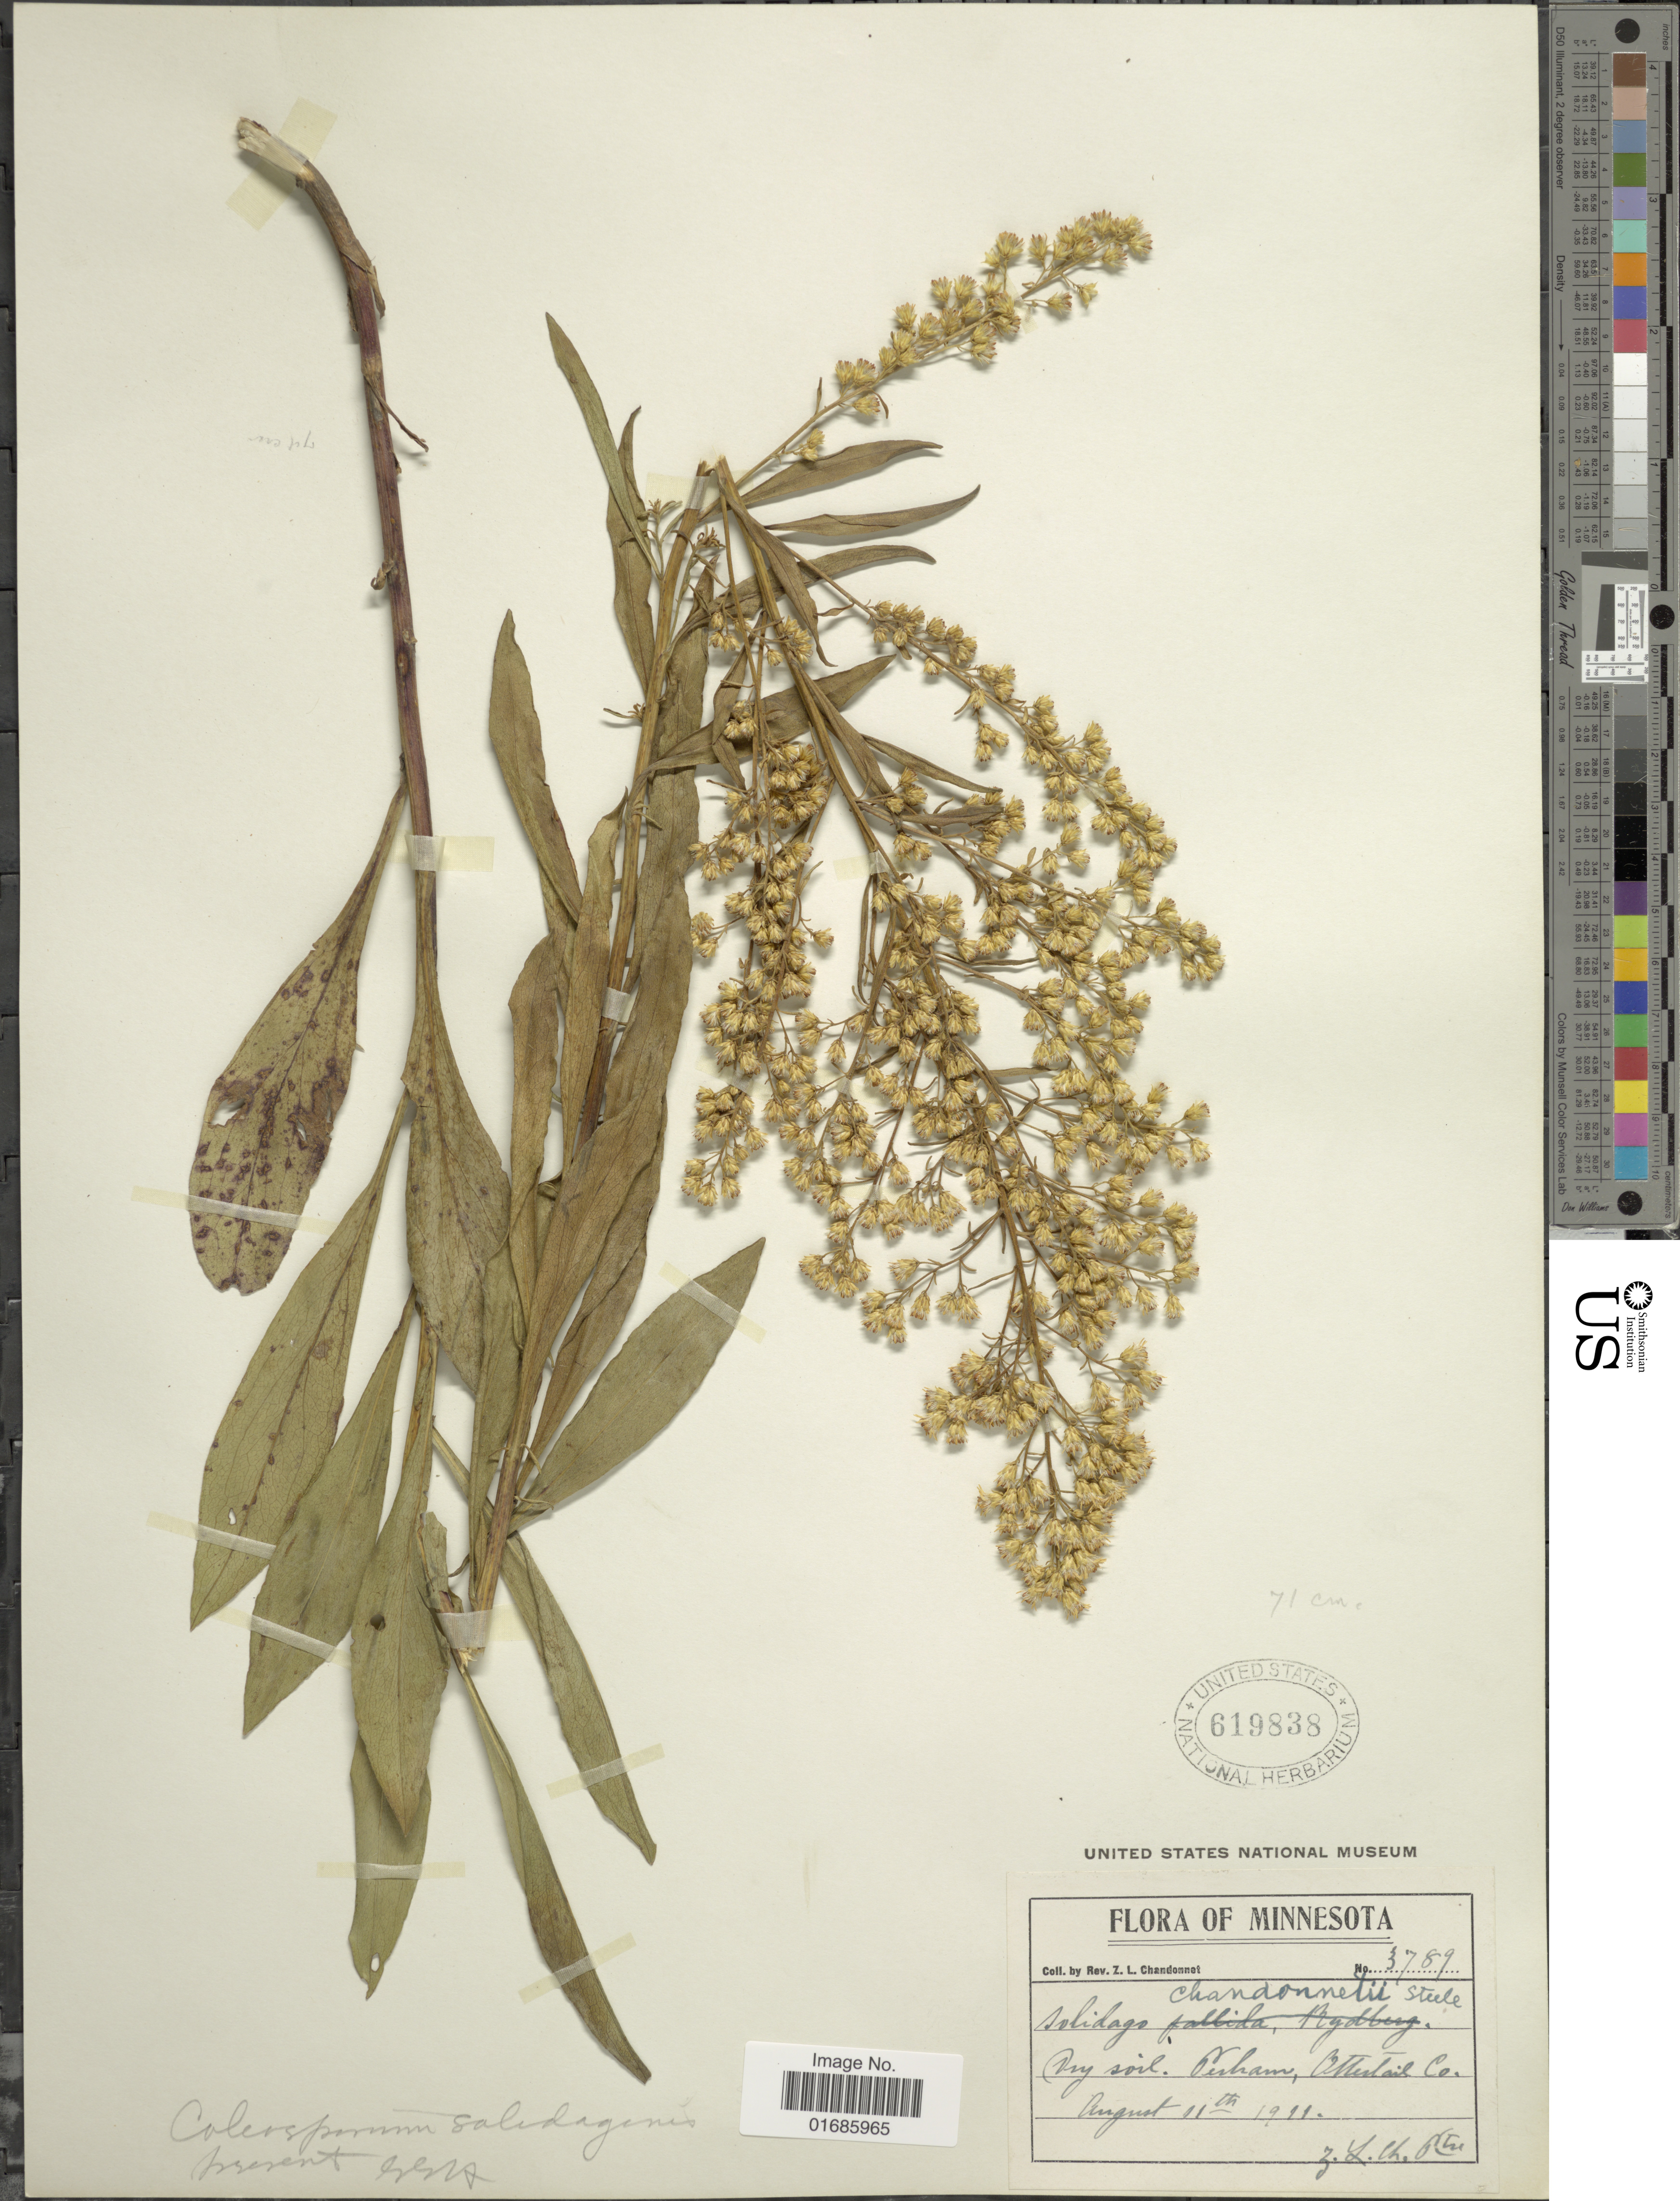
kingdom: Plantae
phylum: Tracheophyta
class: Magnoliopsida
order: Asterales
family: Asteraceae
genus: Solidago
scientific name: Solidago chandonnetii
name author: E.S. Steele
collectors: Z. Chandonnet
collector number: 3789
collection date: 1911-08-11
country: United States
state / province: Minnesota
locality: Perham, Otter tail Co.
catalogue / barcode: US 619838